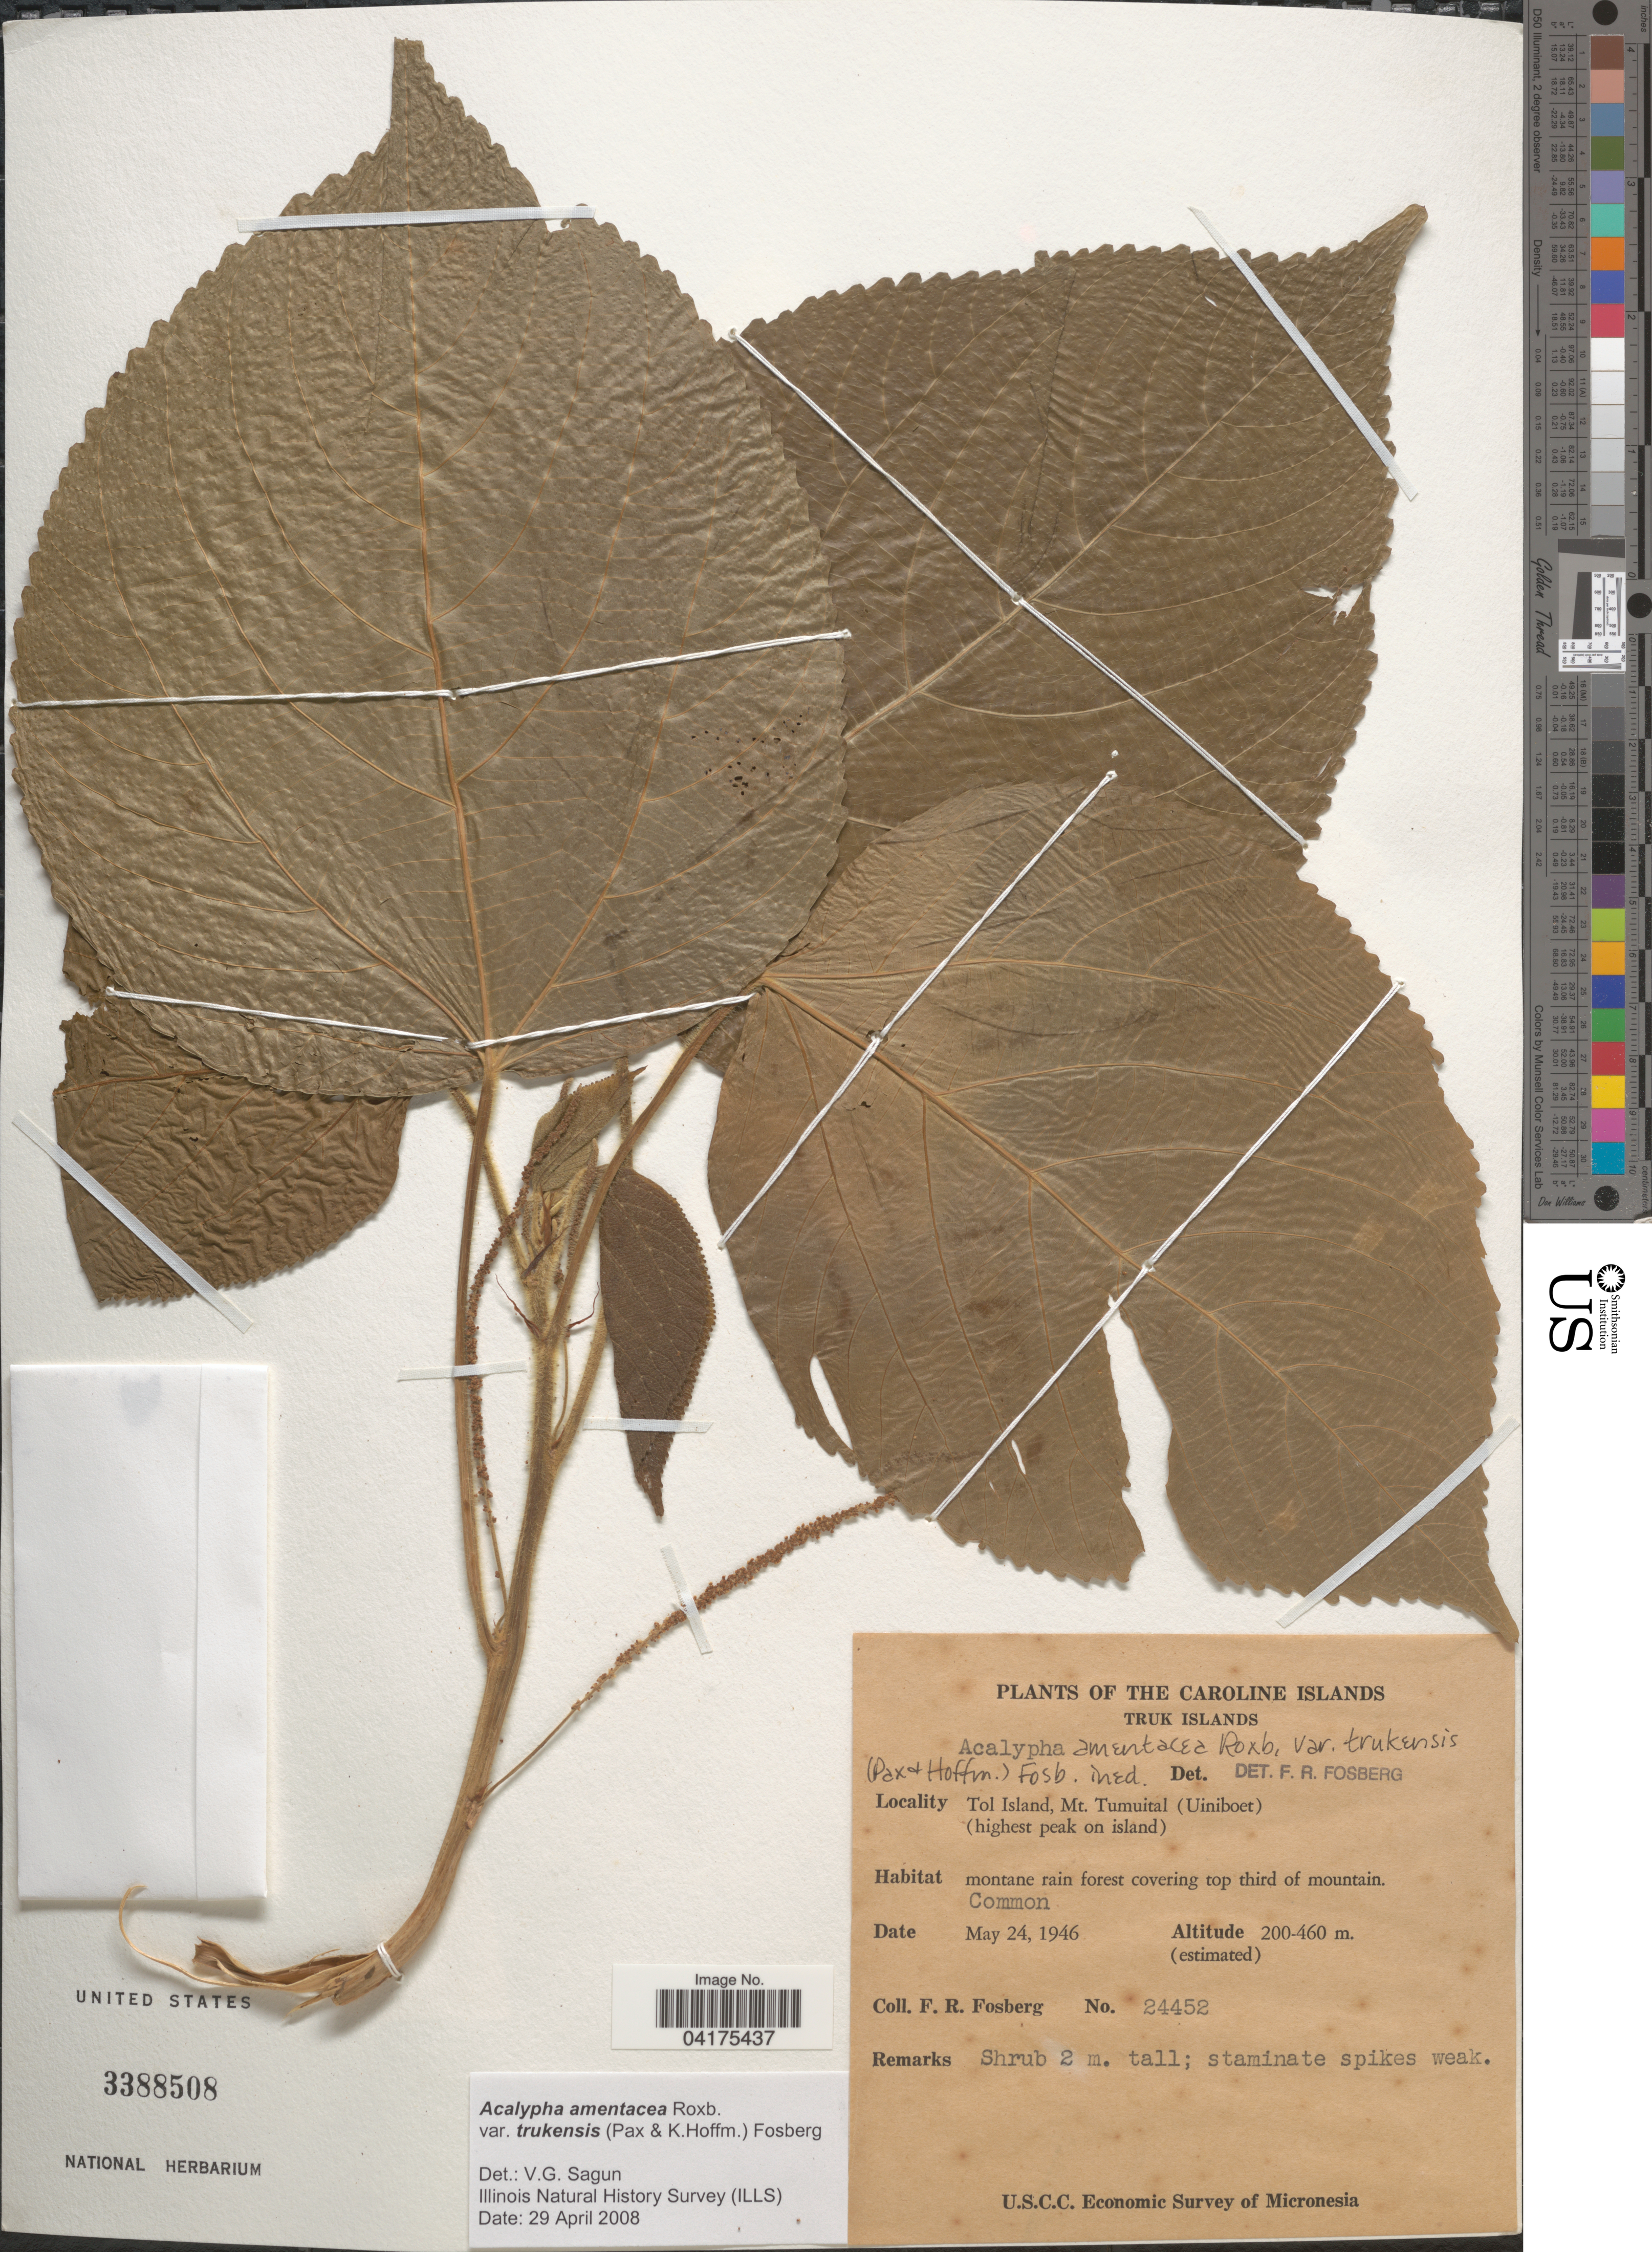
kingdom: Plantae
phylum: Tracheophyta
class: Magnoliopsida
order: Malpighiales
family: Euphorbiaceae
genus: Acalypha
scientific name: Acalypha amentacea var. trukensis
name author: (Pax & Hoffm.) Fosberg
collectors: F. R. Fosberg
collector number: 24452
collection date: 1946-05-24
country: Micronesia, Federated States of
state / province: Truk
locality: The Caroline Islands. Tol Island, Mt. Tumuital (Uiniboet) (highest peak on island). U.S.C.C. Economic Survey of Micronesia.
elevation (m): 200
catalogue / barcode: US 3388508